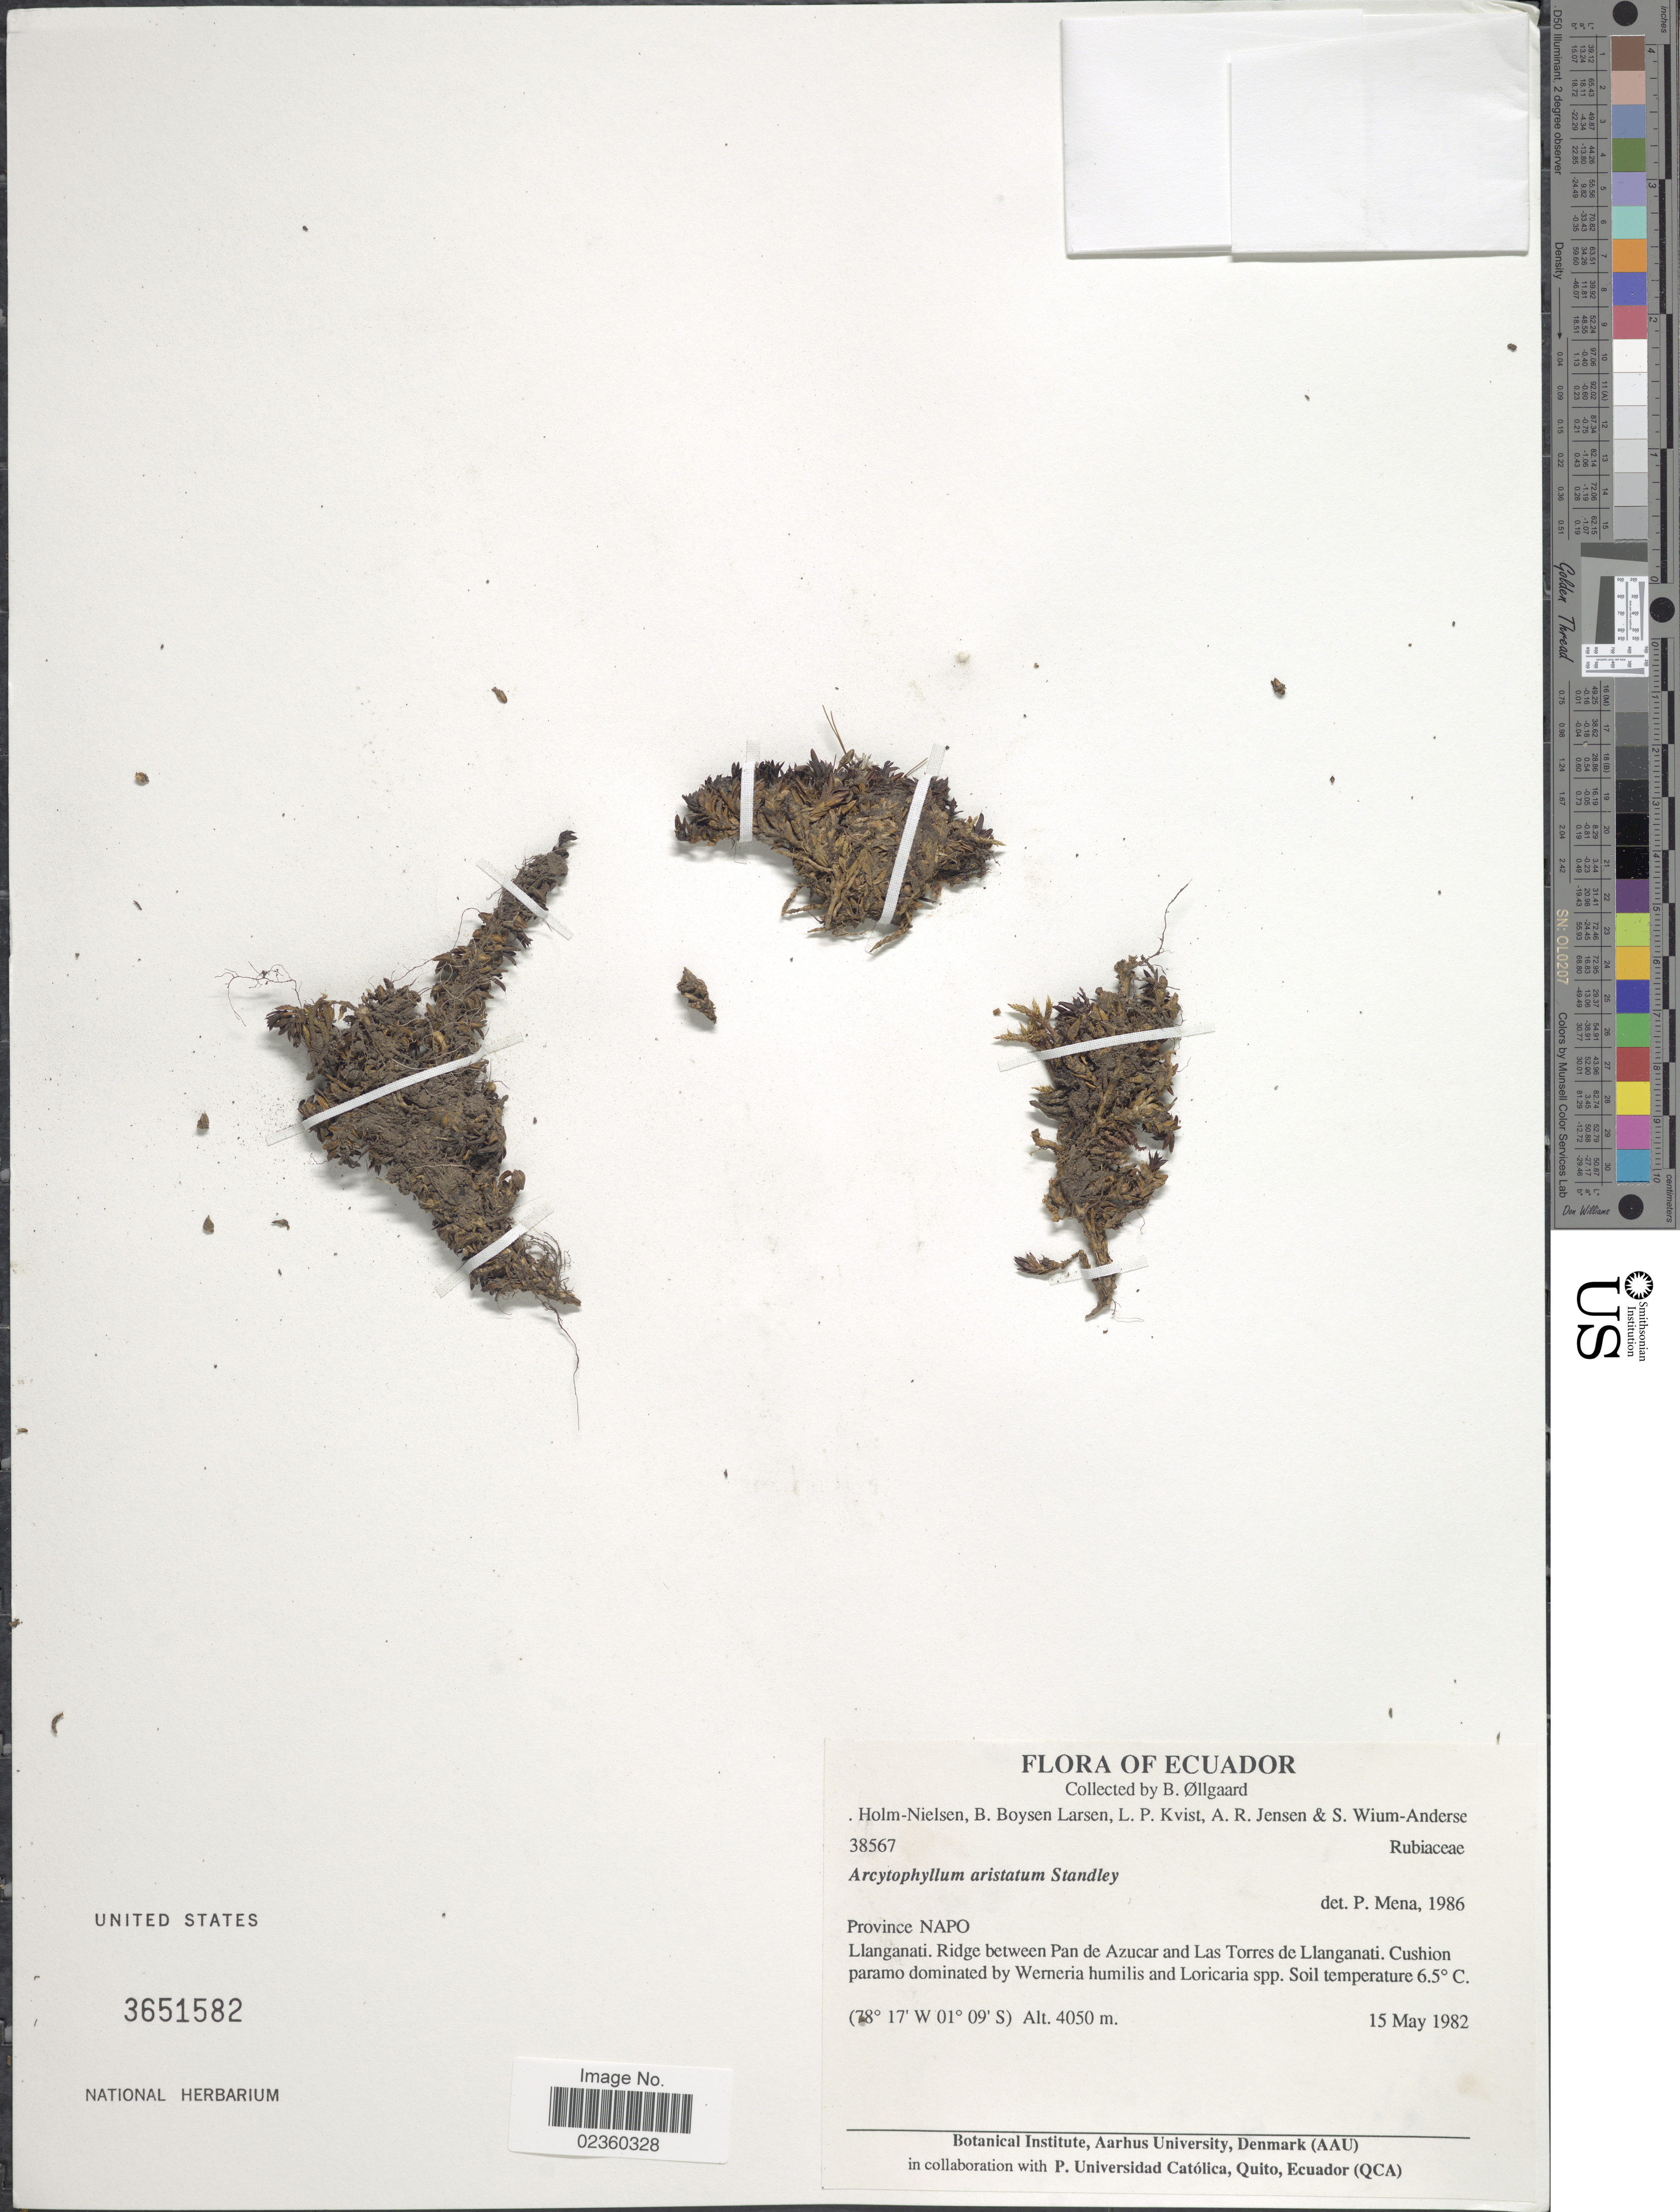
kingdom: Plantae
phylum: Tracheophyta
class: Magnoliopsida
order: Gentianales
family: Rubiaceae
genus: Arcytophyllum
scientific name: Arcytophyllum aristatum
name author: Standl.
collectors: B. Øllgaard, Holm-Nielsen, B. Boysen Larsen, L. P. Kvist & et al.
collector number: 38567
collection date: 1982-05-15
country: Ecuador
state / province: Napo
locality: Llanganati. Ridge between Pan de Azucar and Las Torres de Llanganati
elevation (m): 4050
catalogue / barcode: US 3651582